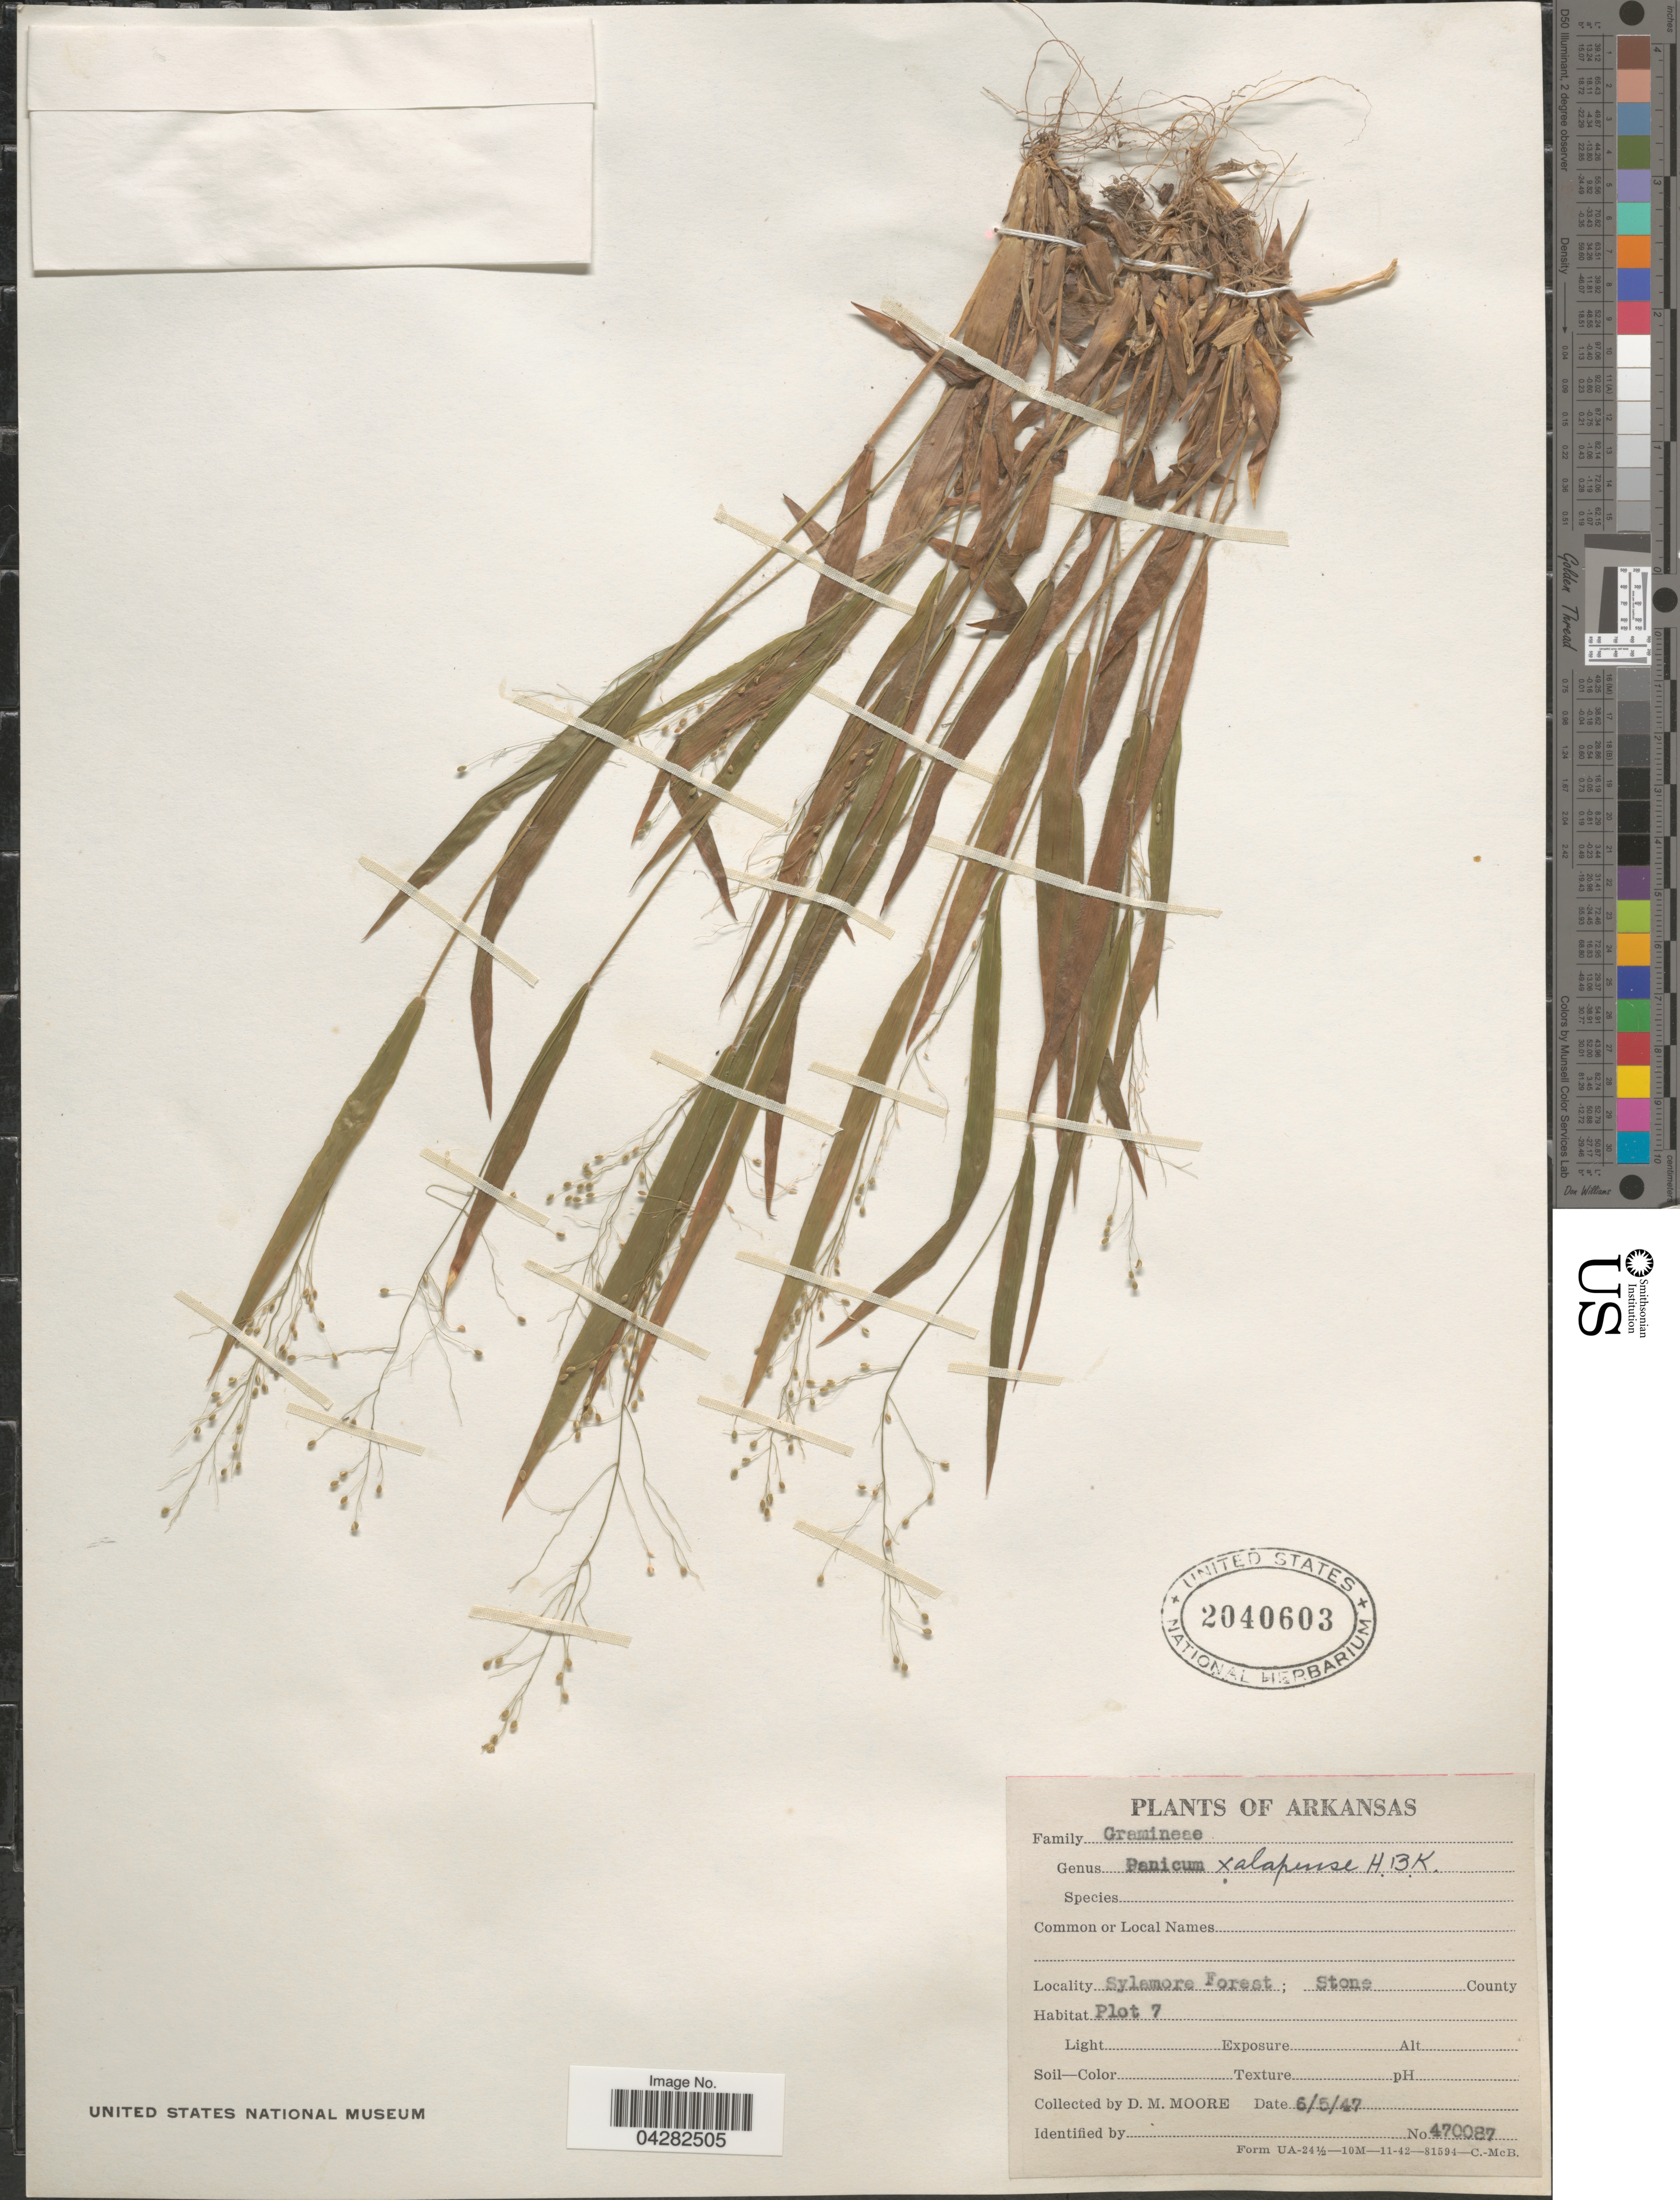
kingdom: Plantae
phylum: Tracheophyta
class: Liliopsida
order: Poales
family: Poaceae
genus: Dichanthelium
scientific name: Dichanthelium laxiflorum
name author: (Lam.) Gould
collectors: D. Moore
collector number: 470087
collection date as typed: Transcribed d/m/y: 5/6/47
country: United States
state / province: Arkansas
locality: Sylamore Forest; Stone County. Plot 7.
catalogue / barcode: US 2040603